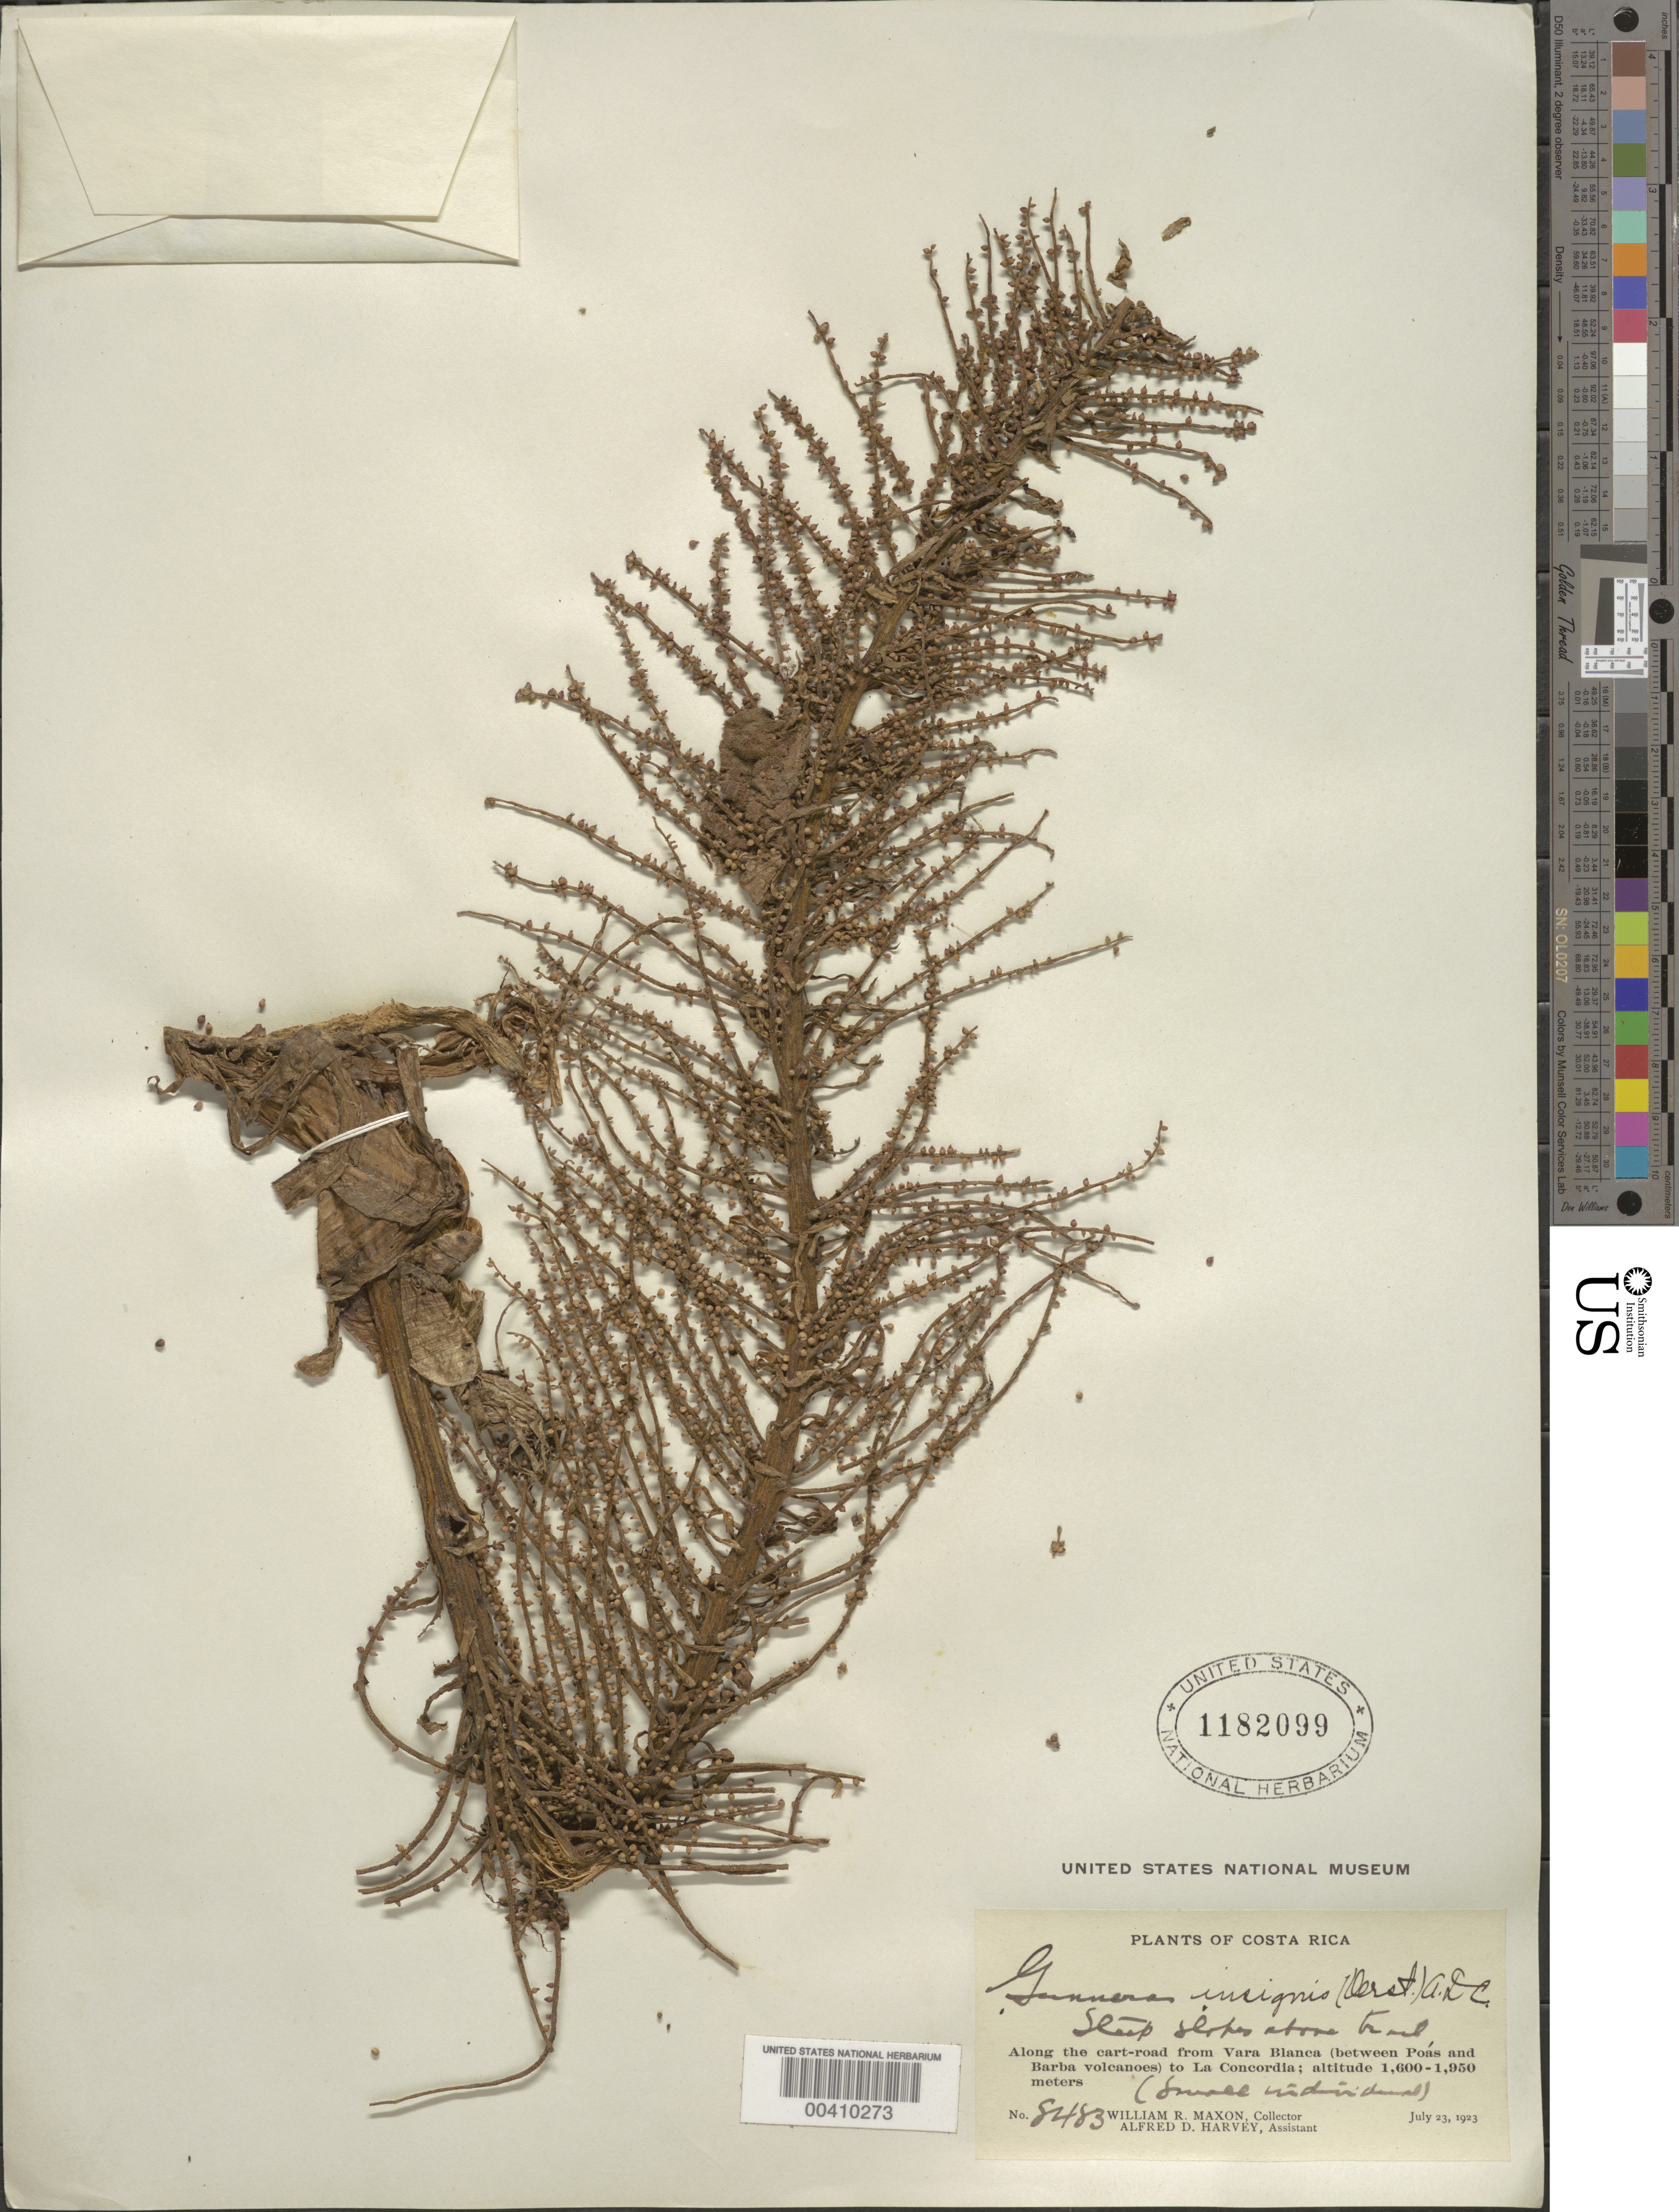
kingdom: Plantae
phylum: Tracheophyta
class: Magnoliopsida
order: Gunnerales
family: Gunneraceae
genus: Gunnera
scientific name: Gunnera insignis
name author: (Oerst.) A. DC.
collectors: W. R. Maxon & A. D. Harvey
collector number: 8483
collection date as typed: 23 Jul 1923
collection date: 1923-07-23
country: Costa Rica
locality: Along the cart-road from Vara Blanca (between Poás and Barba volcanoes) to La Concordia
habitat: steep slopes above trail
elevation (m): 1600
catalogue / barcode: US 1182099